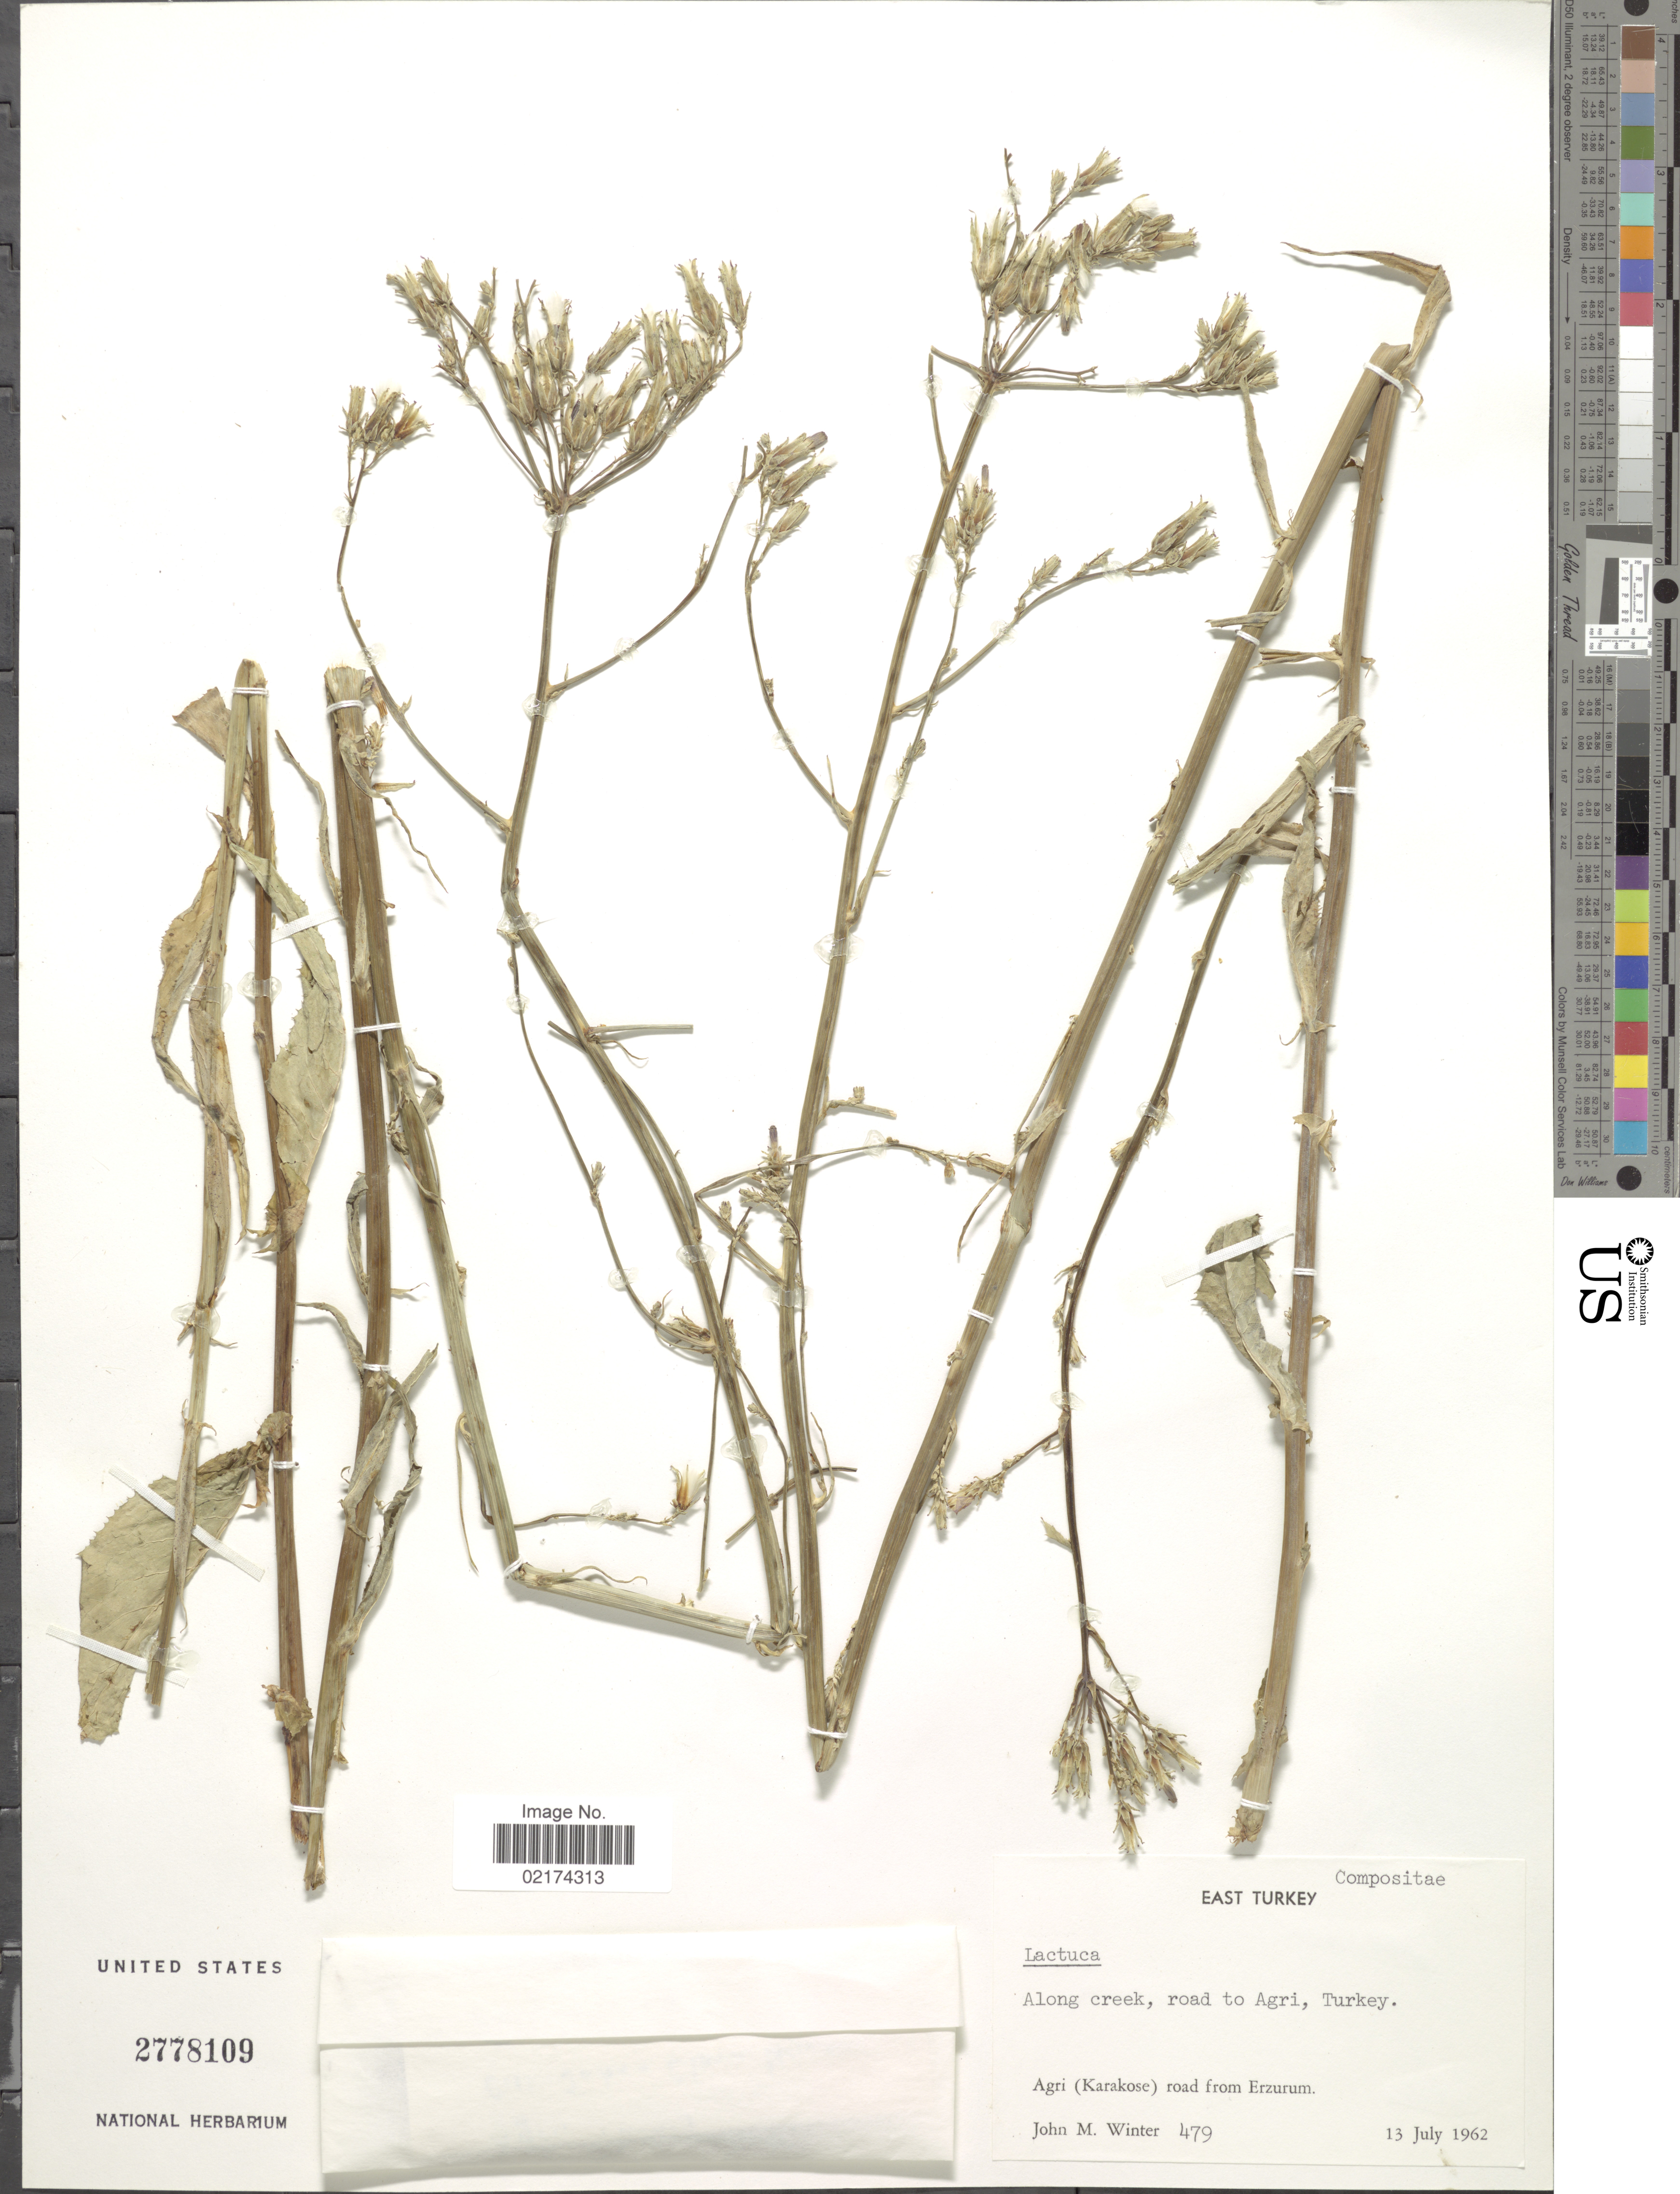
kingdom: Plantae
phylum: Tracheophyta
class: Magnoliopsida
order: Asterales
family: Asteraceae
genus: Lactuca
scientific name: Lactuca sp.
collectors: J. M. Winter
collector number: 479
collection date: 1962-07-13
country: Turkey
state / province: Agri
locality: East Turkey, along creek, road to Agri, Agri (Karakose) road from Erzurum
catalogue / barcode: US 2778109